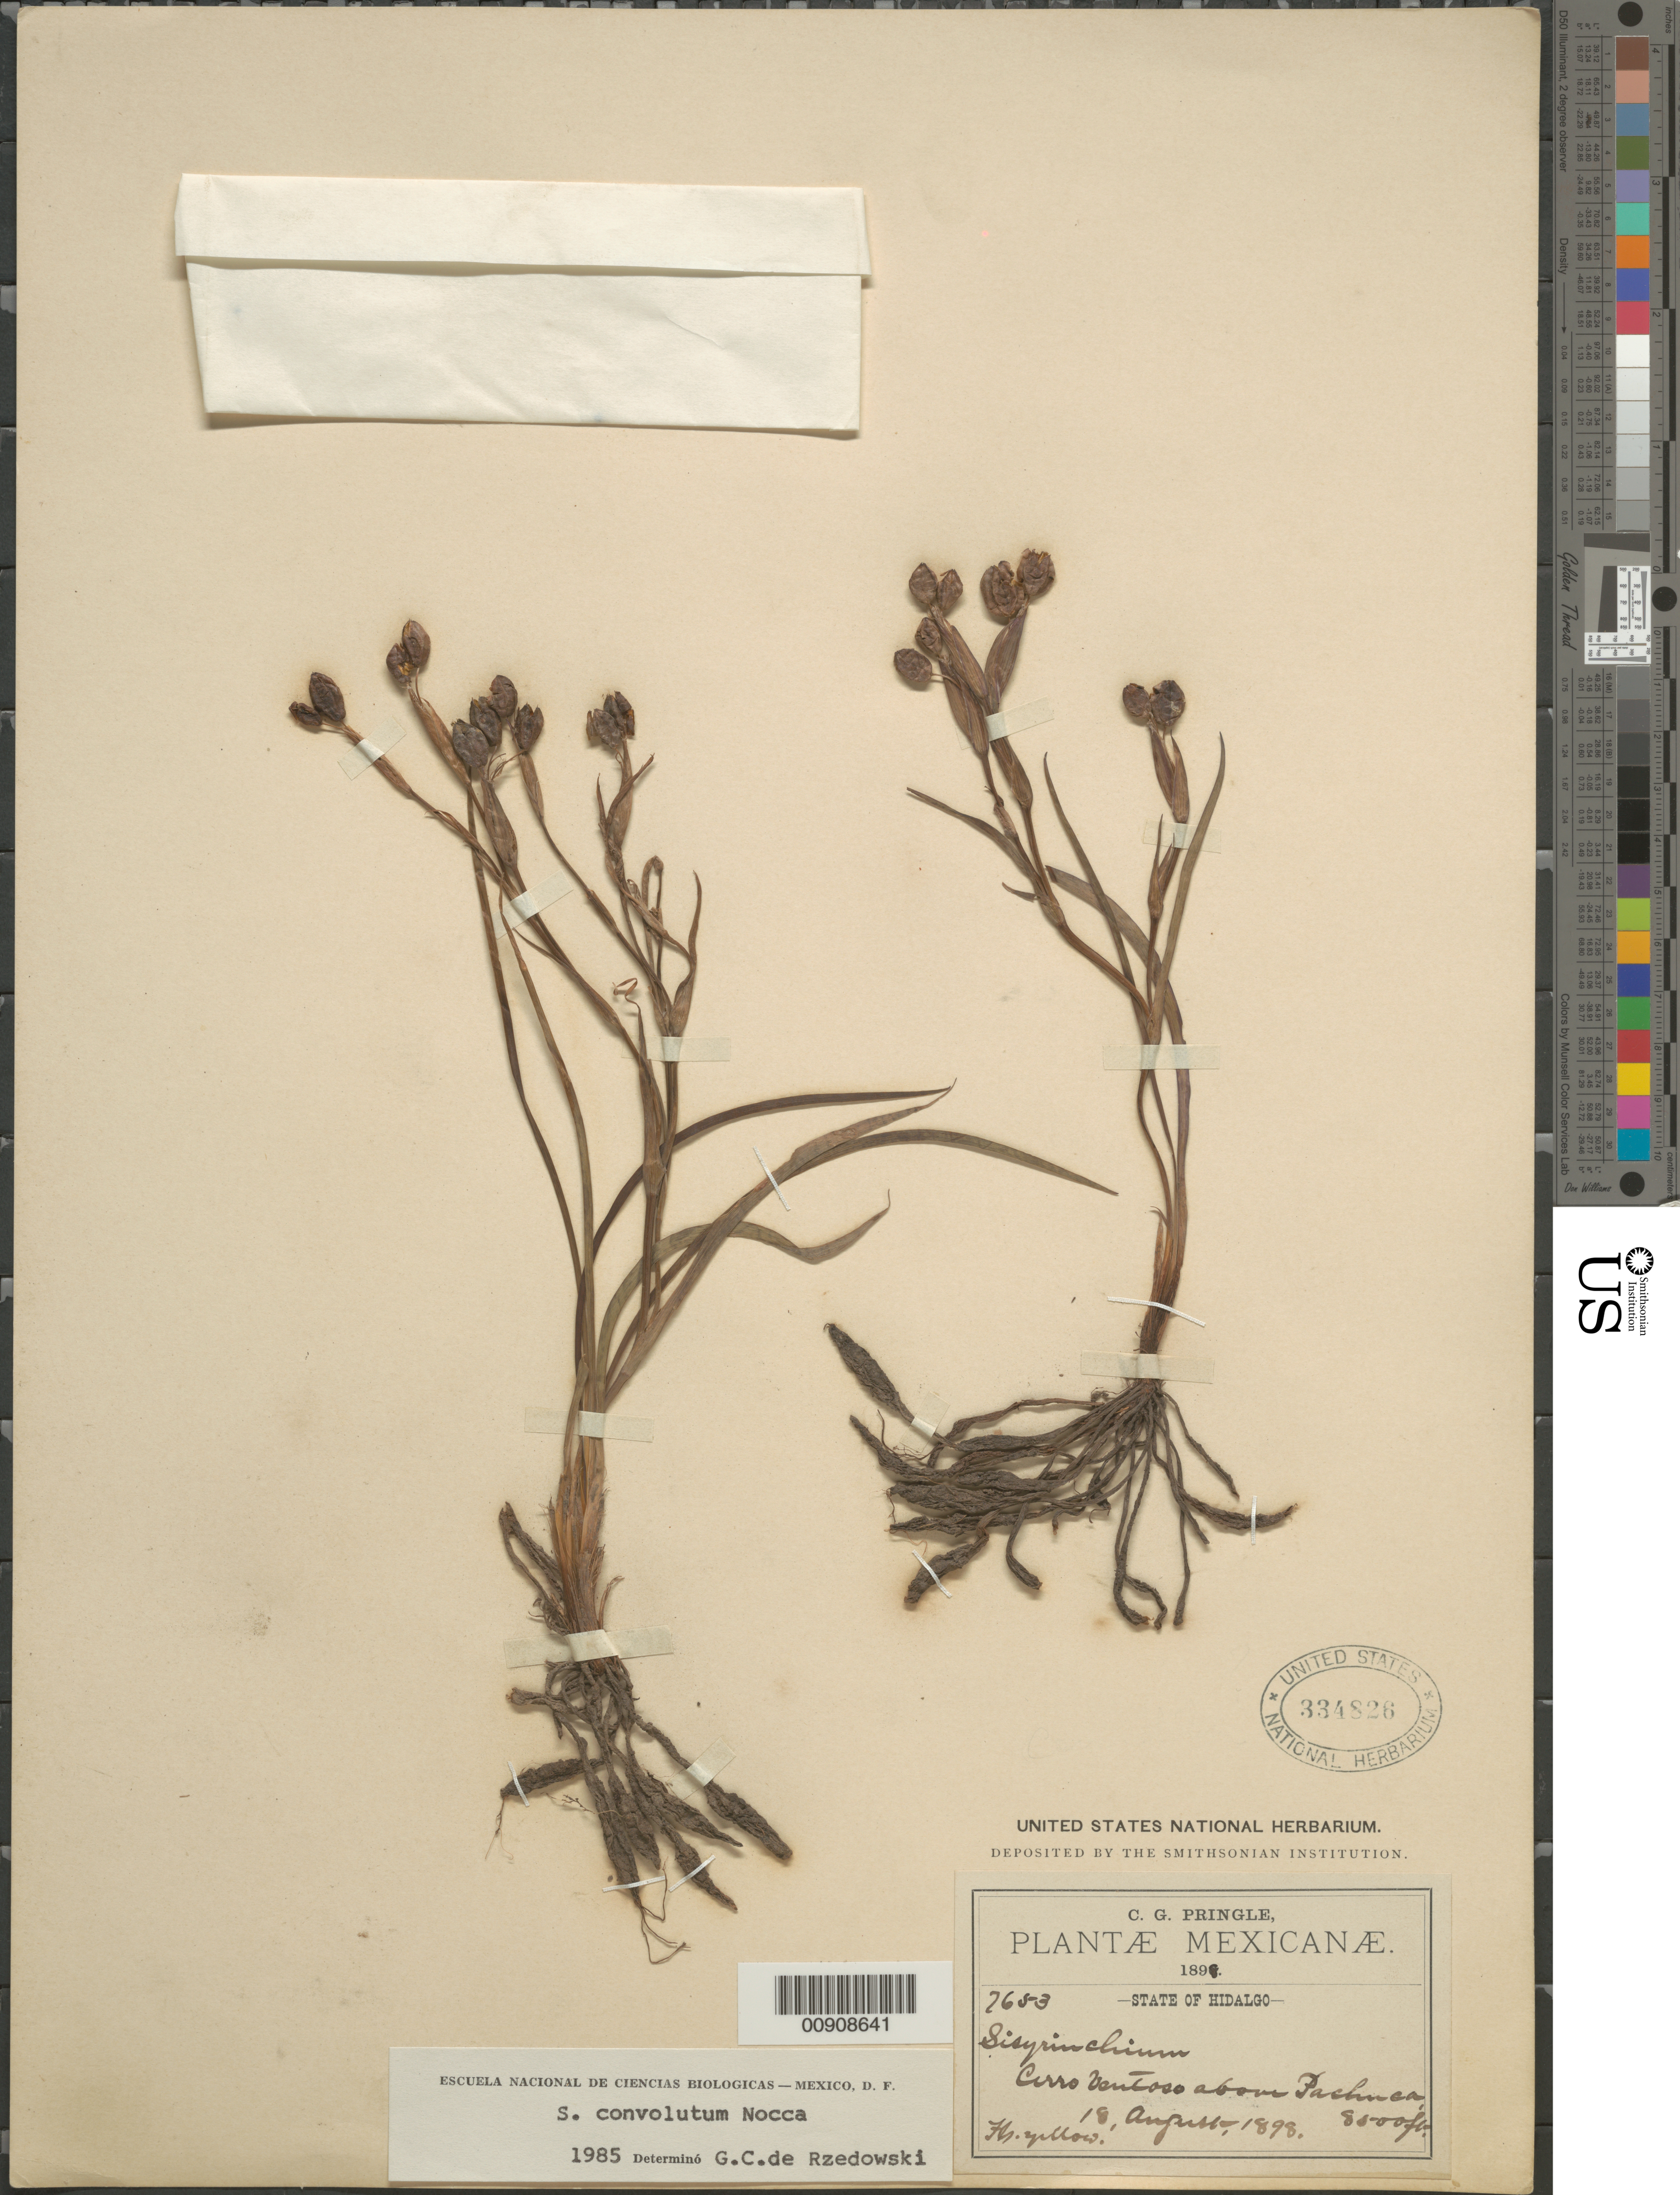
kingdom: Plantae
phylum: Tracheophyta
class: Liliopsida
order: Asparagales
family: Iridaceae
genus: Sisyrinchium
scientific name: Sisyrinchium convolutum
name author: Nocca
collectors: C. G. Pringle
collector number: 7653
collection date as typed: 18 Aug 1898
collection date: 1898-08-18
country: Mexico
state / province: Hidalgo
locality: Cerro Ventoso above Pachuca, State of Hidalgo.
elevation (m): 2591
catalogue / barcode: US 334826